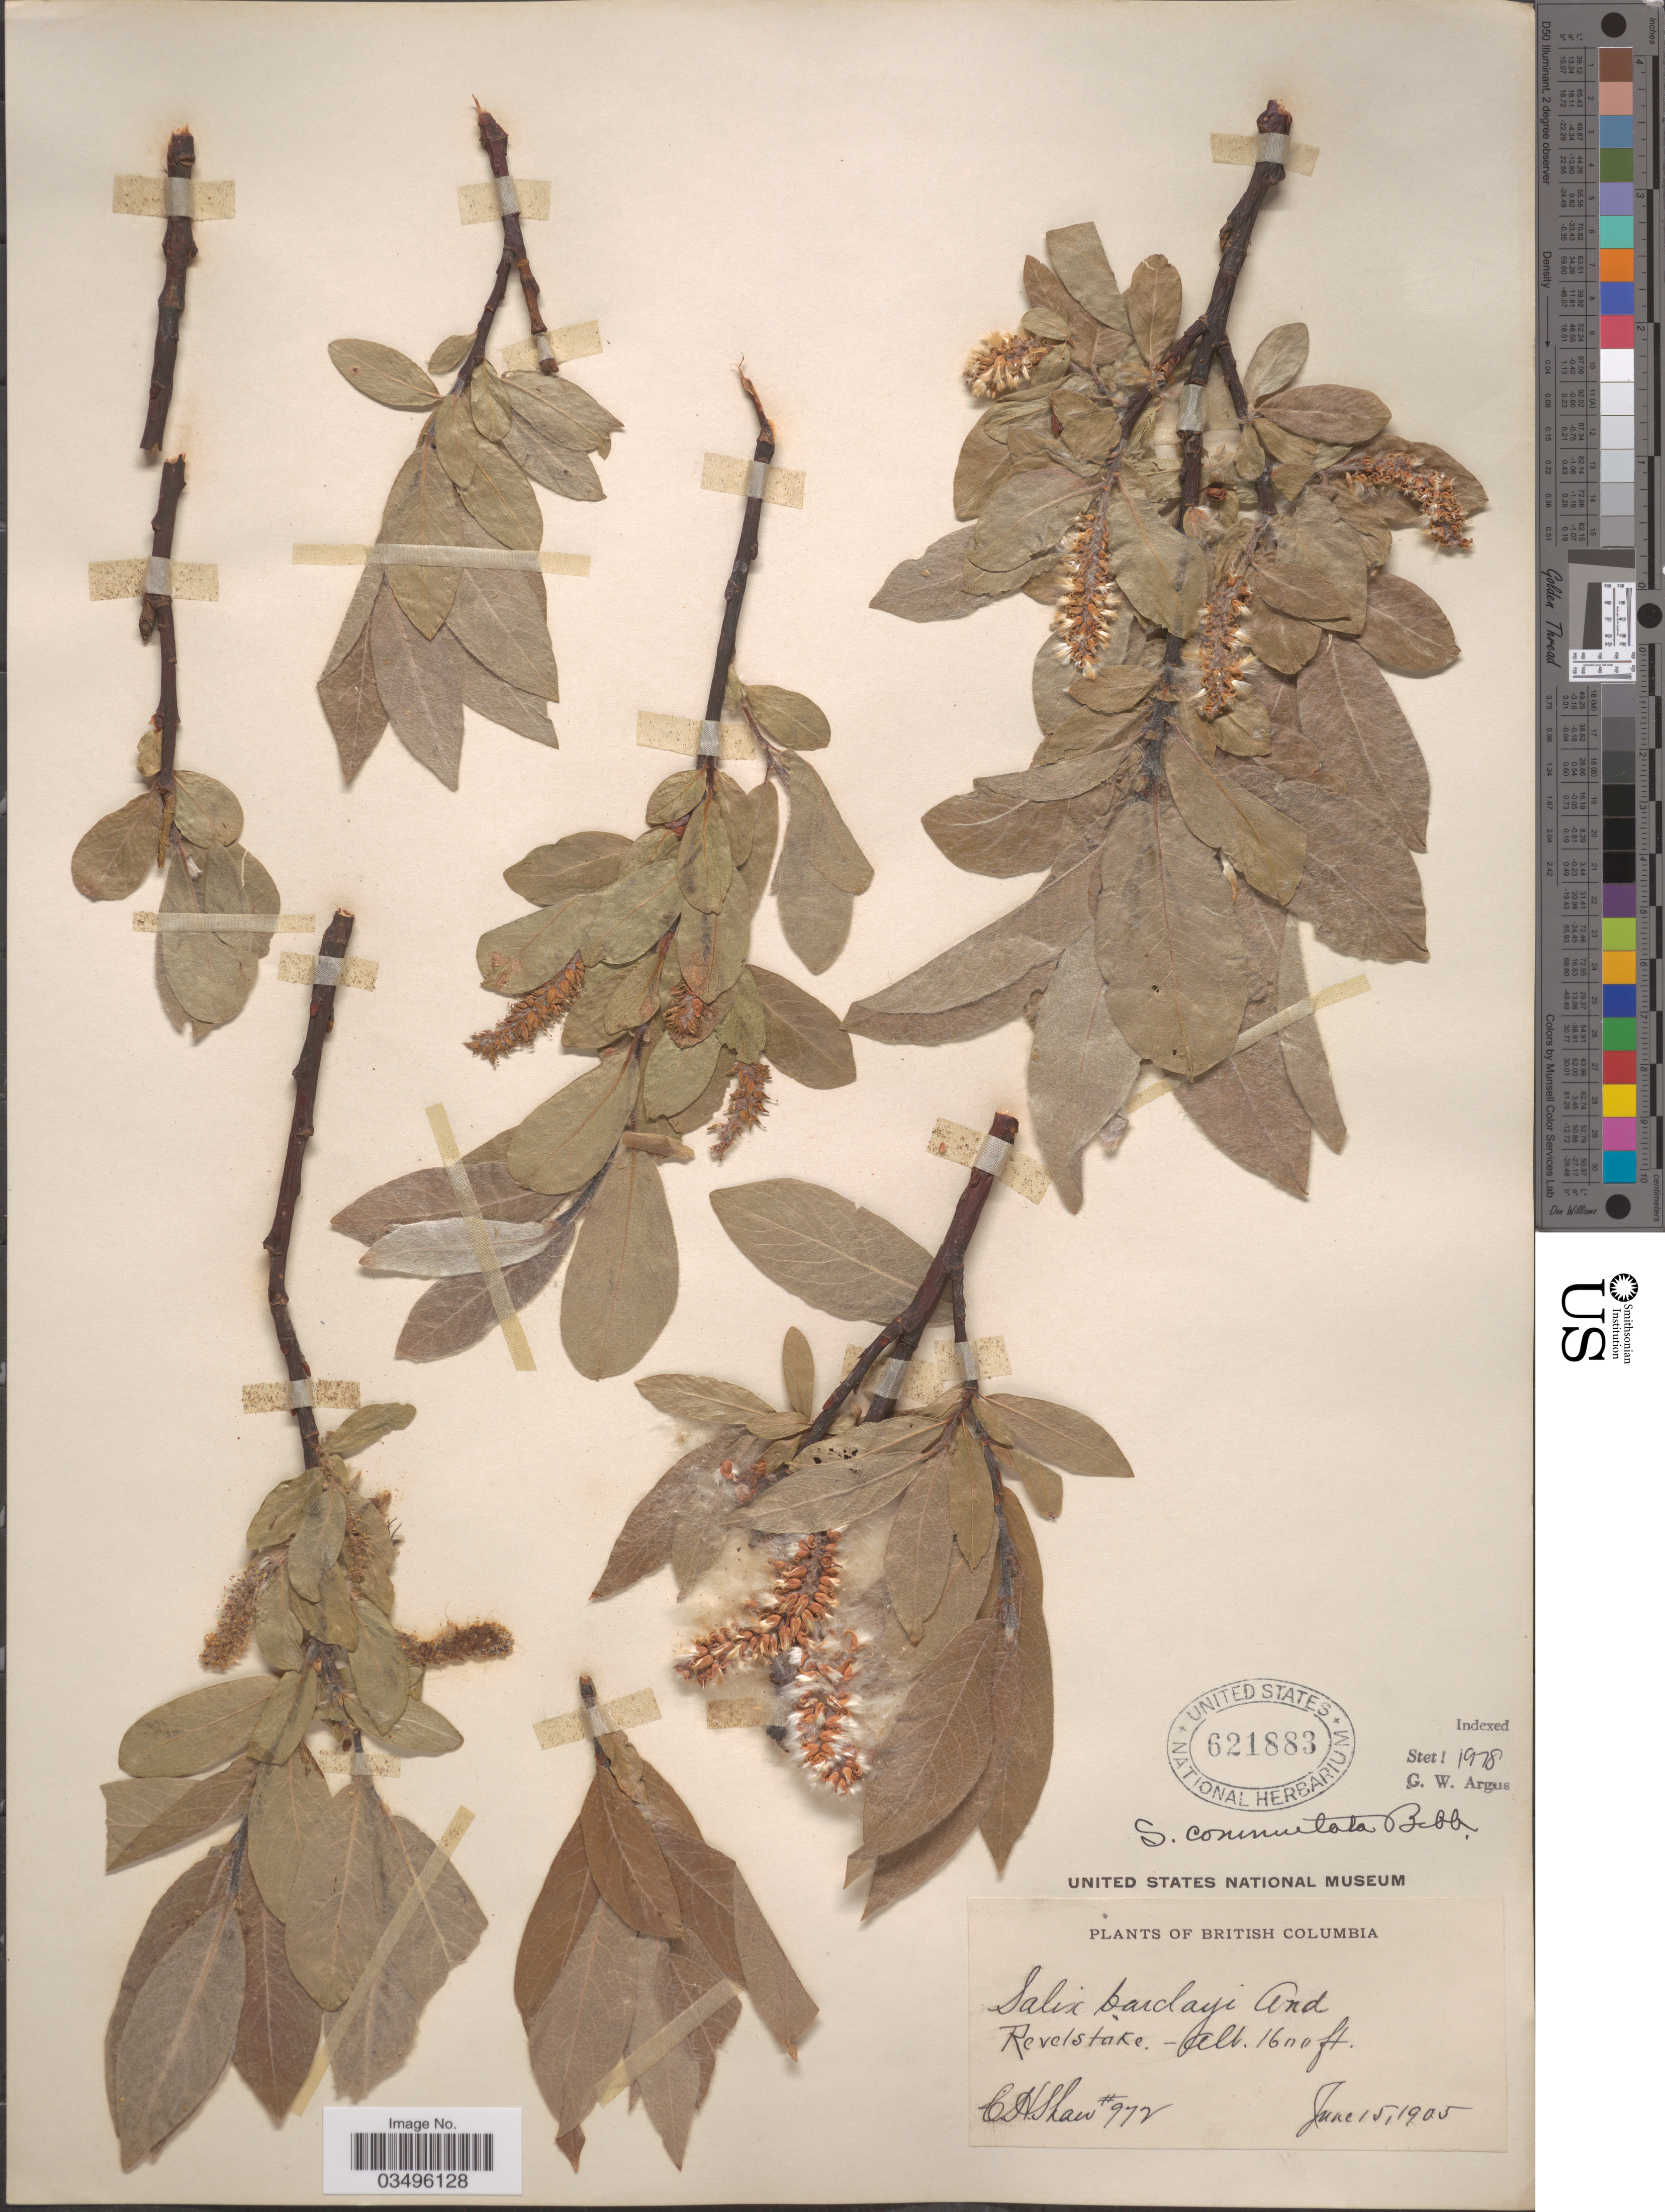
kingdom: Plantae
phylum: Tracheophyta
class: Magnoliopsida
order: Malpighiales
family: Salicaceae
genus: Salix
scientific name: Salix commutata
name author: Bebb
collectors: C. H. Shaw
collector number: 972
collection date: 1905-06-15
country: Canada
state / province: British Columbia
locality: Revelstoke.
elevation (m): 488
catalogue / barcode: US 621883